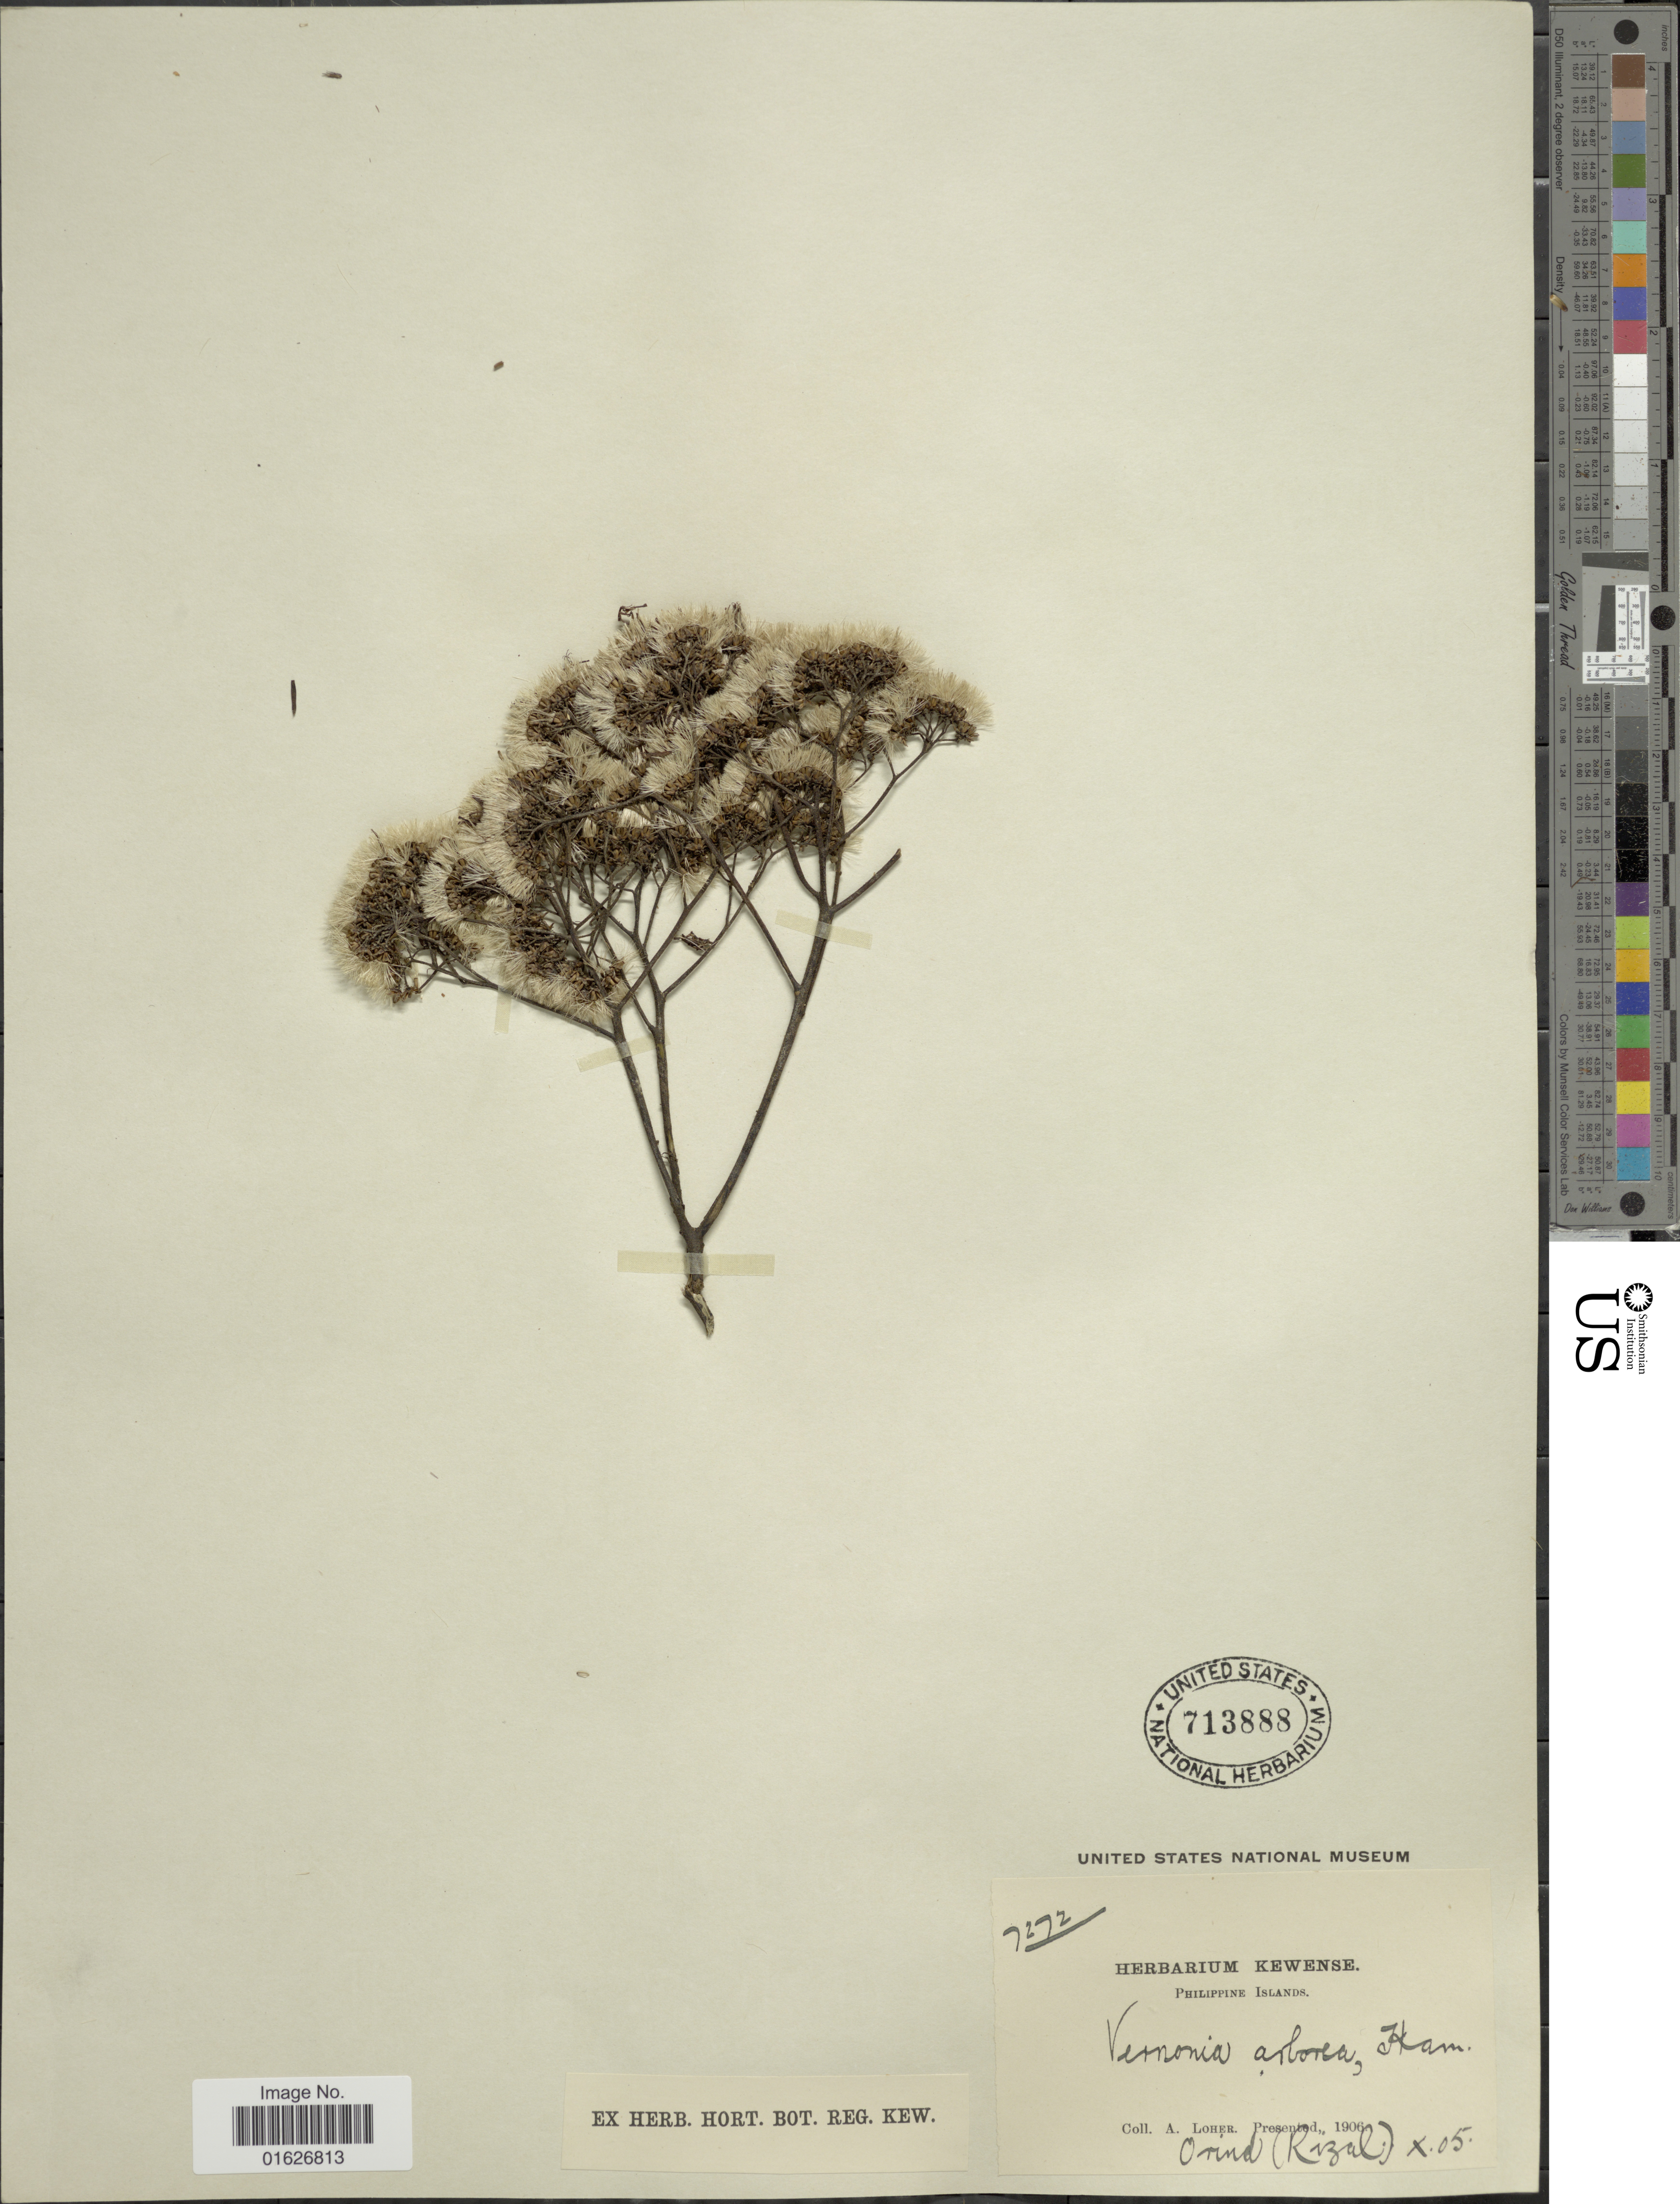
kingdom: Plantae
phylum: Tracheophyta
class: Magnoliopsida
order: Asterales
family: Asteraceae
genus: Strobocalyx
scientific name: Strobocalyx arborea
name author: (Buch.-Ham.) Sch. Bip.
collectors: A. Loher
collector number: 7272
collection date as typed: Transcribed d/m/y: /10/5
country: Philippines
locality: Philippine islands.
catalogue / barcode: US 713888